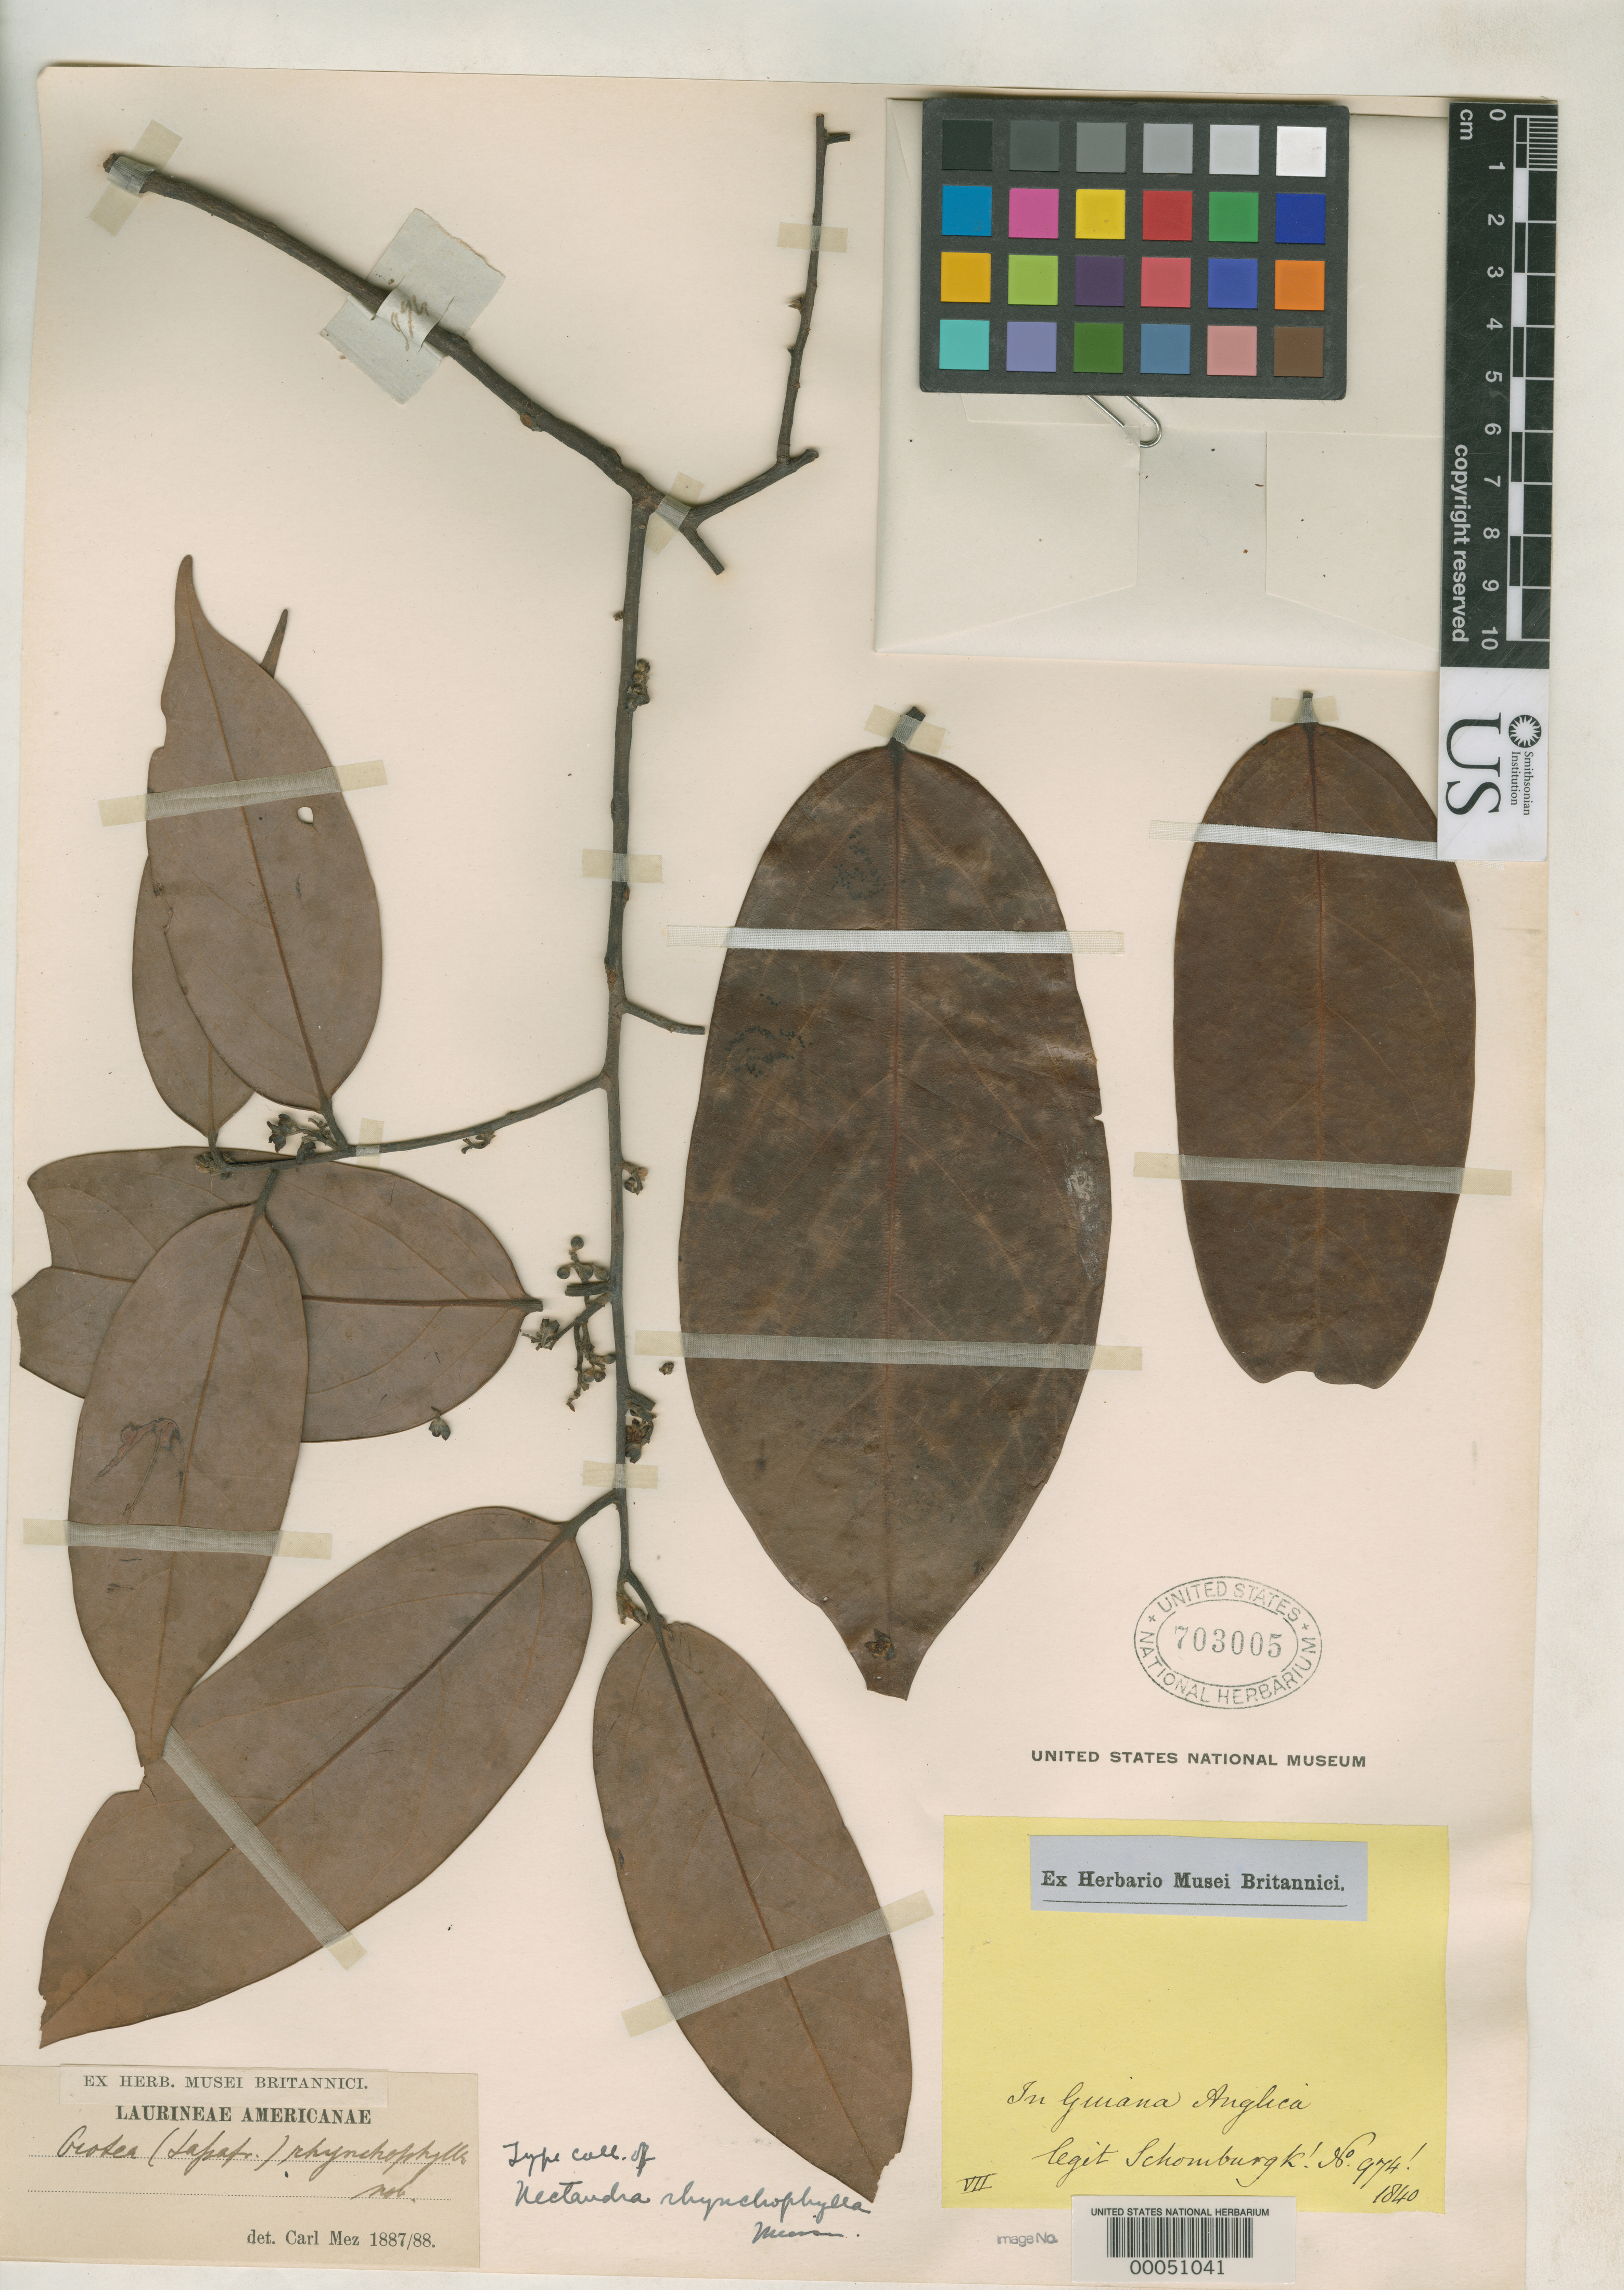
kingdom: Plantae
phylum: Tracheophyta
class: Magnoliopsida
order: Laurales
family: Lauraceae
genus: Nectandra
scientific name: Nectandra rhynchophylla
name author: Meisn. in DC.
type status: Type Collection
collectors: M. R. Schomburgk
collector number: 974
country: Guyana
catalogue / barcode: US 703005